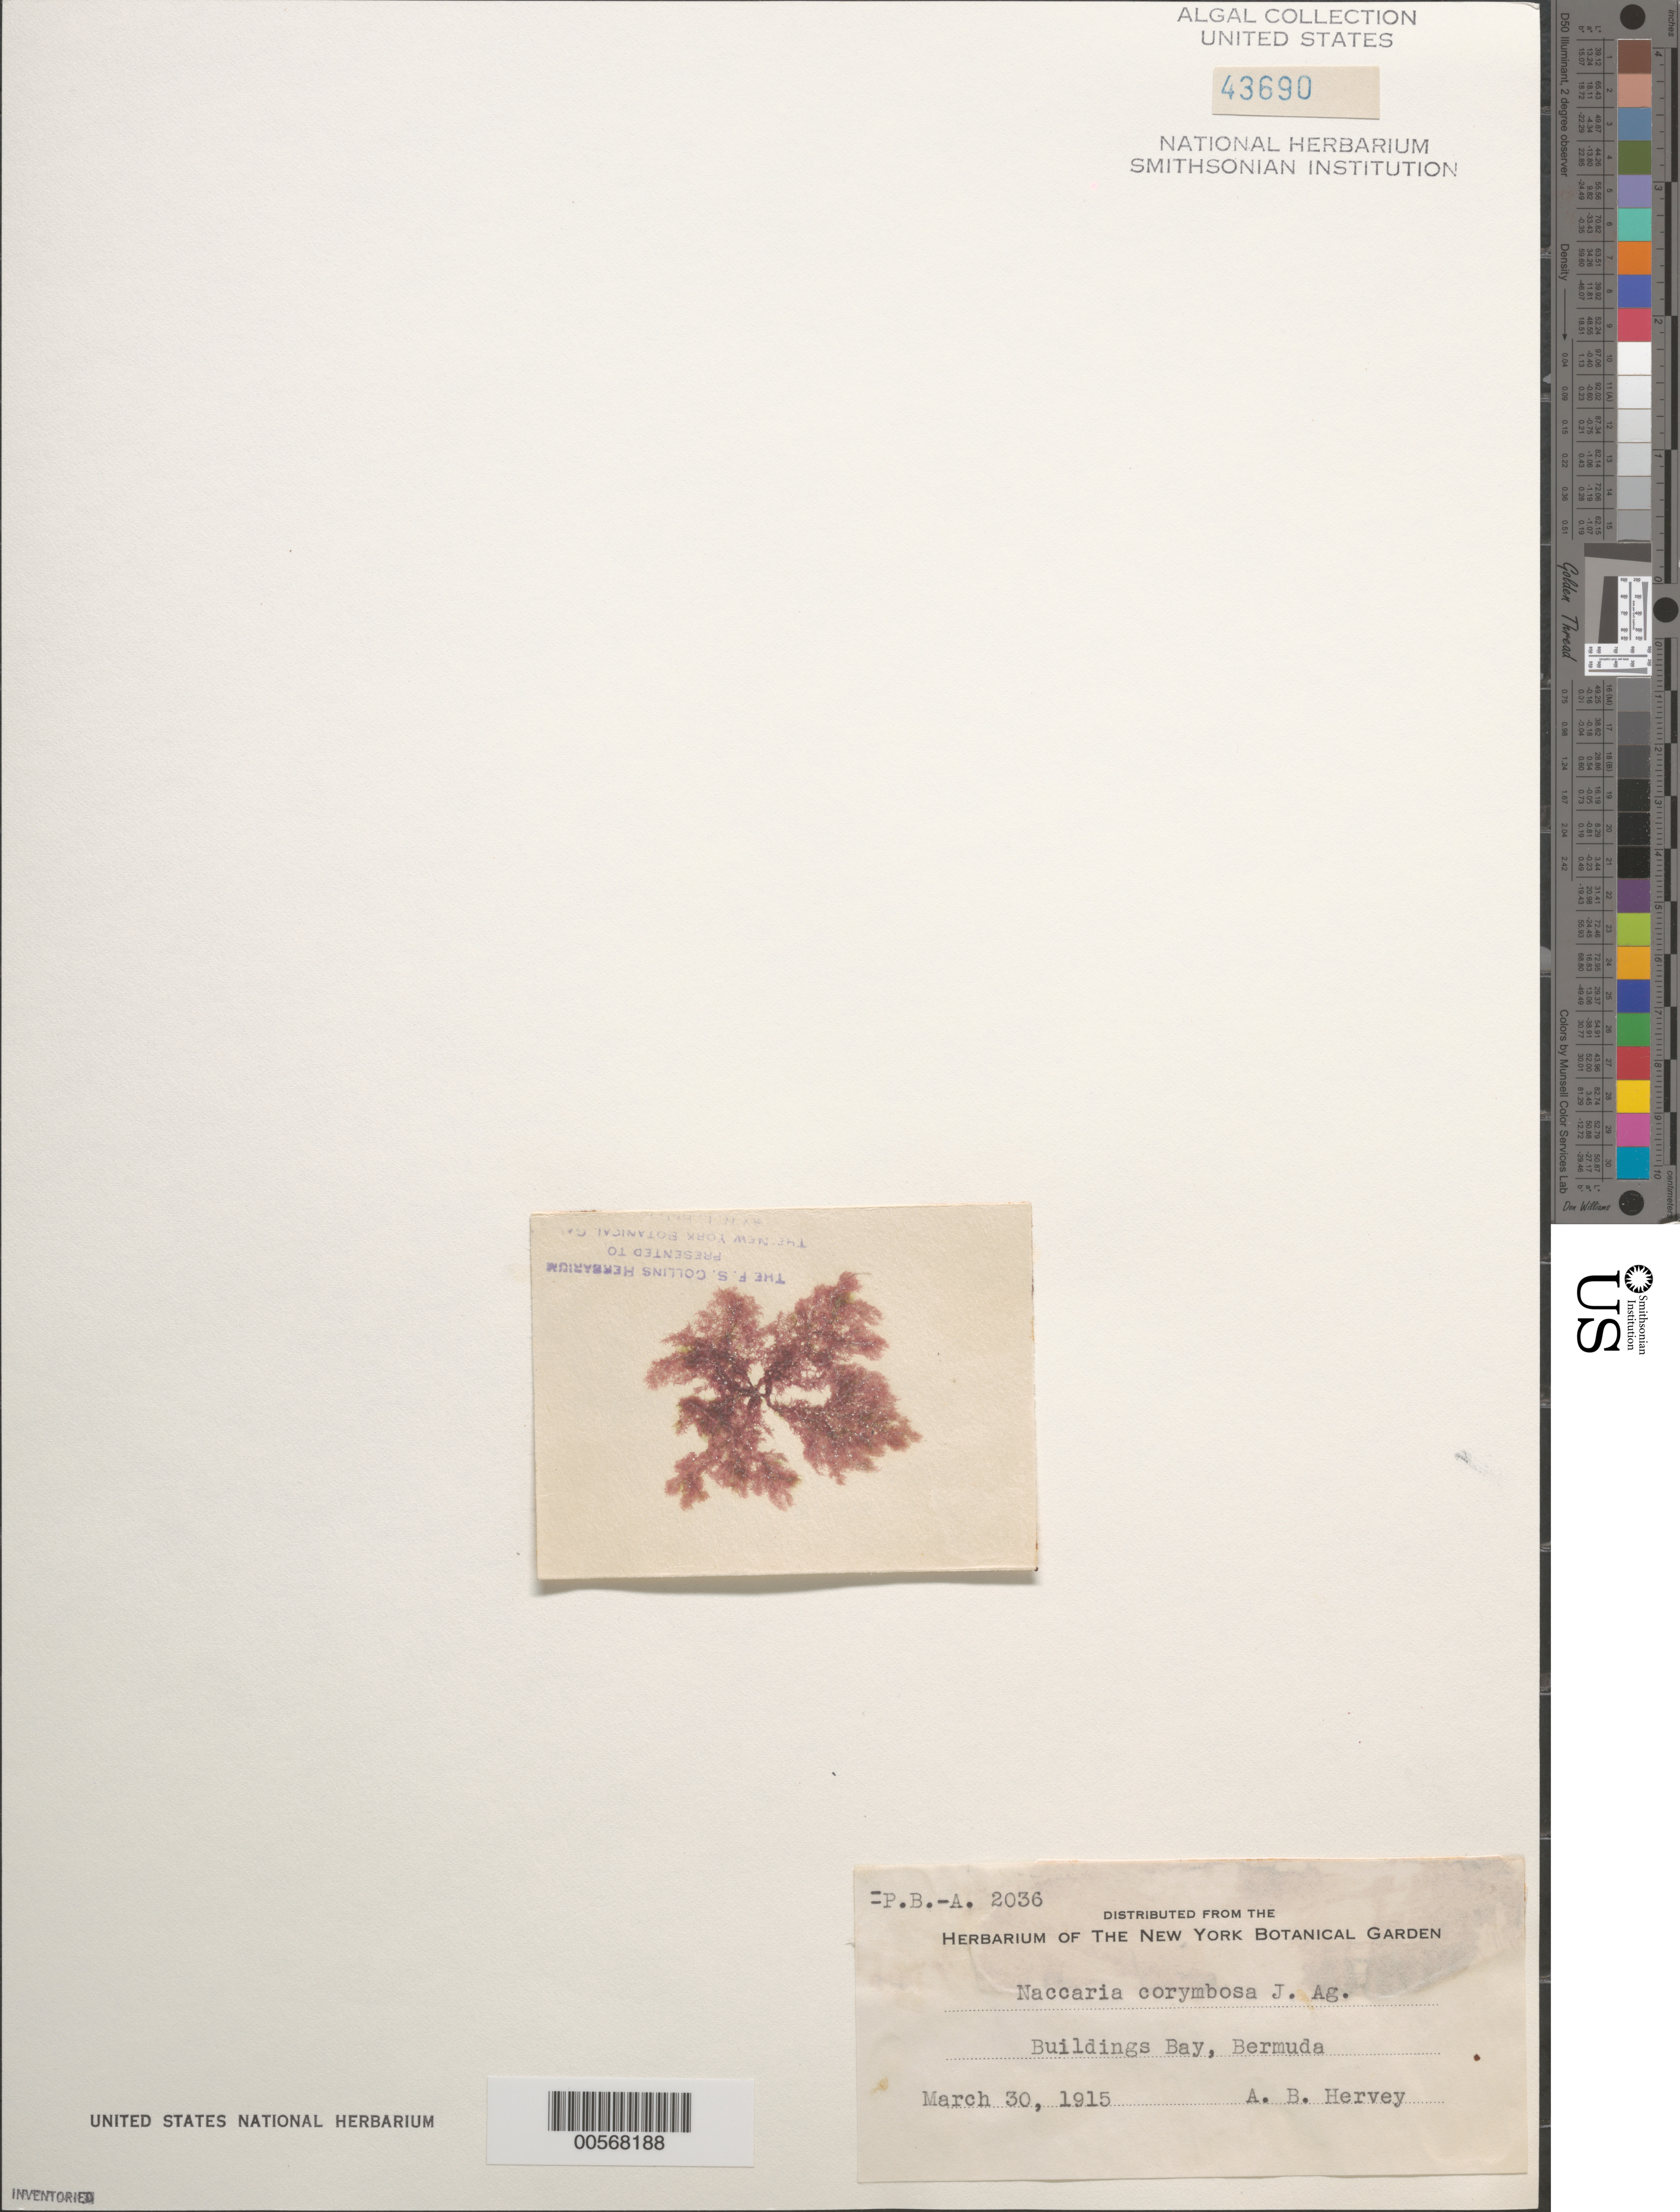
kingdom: Plantae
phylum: Rhodophyta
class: Florideophyceae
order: Bonnemaisoniales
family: Naccariaceae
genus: Naccaria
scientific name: Naccaria corymbosa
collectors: A. B. Hervey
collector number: PB-A 2036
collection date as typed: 30 Mar 1915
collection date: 1915-03-30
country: Bermuda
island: St. George's Island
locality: Buildings Bay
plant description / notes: Collins, Holden & Setchell, Phycotheca Boreali-Americana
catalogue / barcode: US 43690